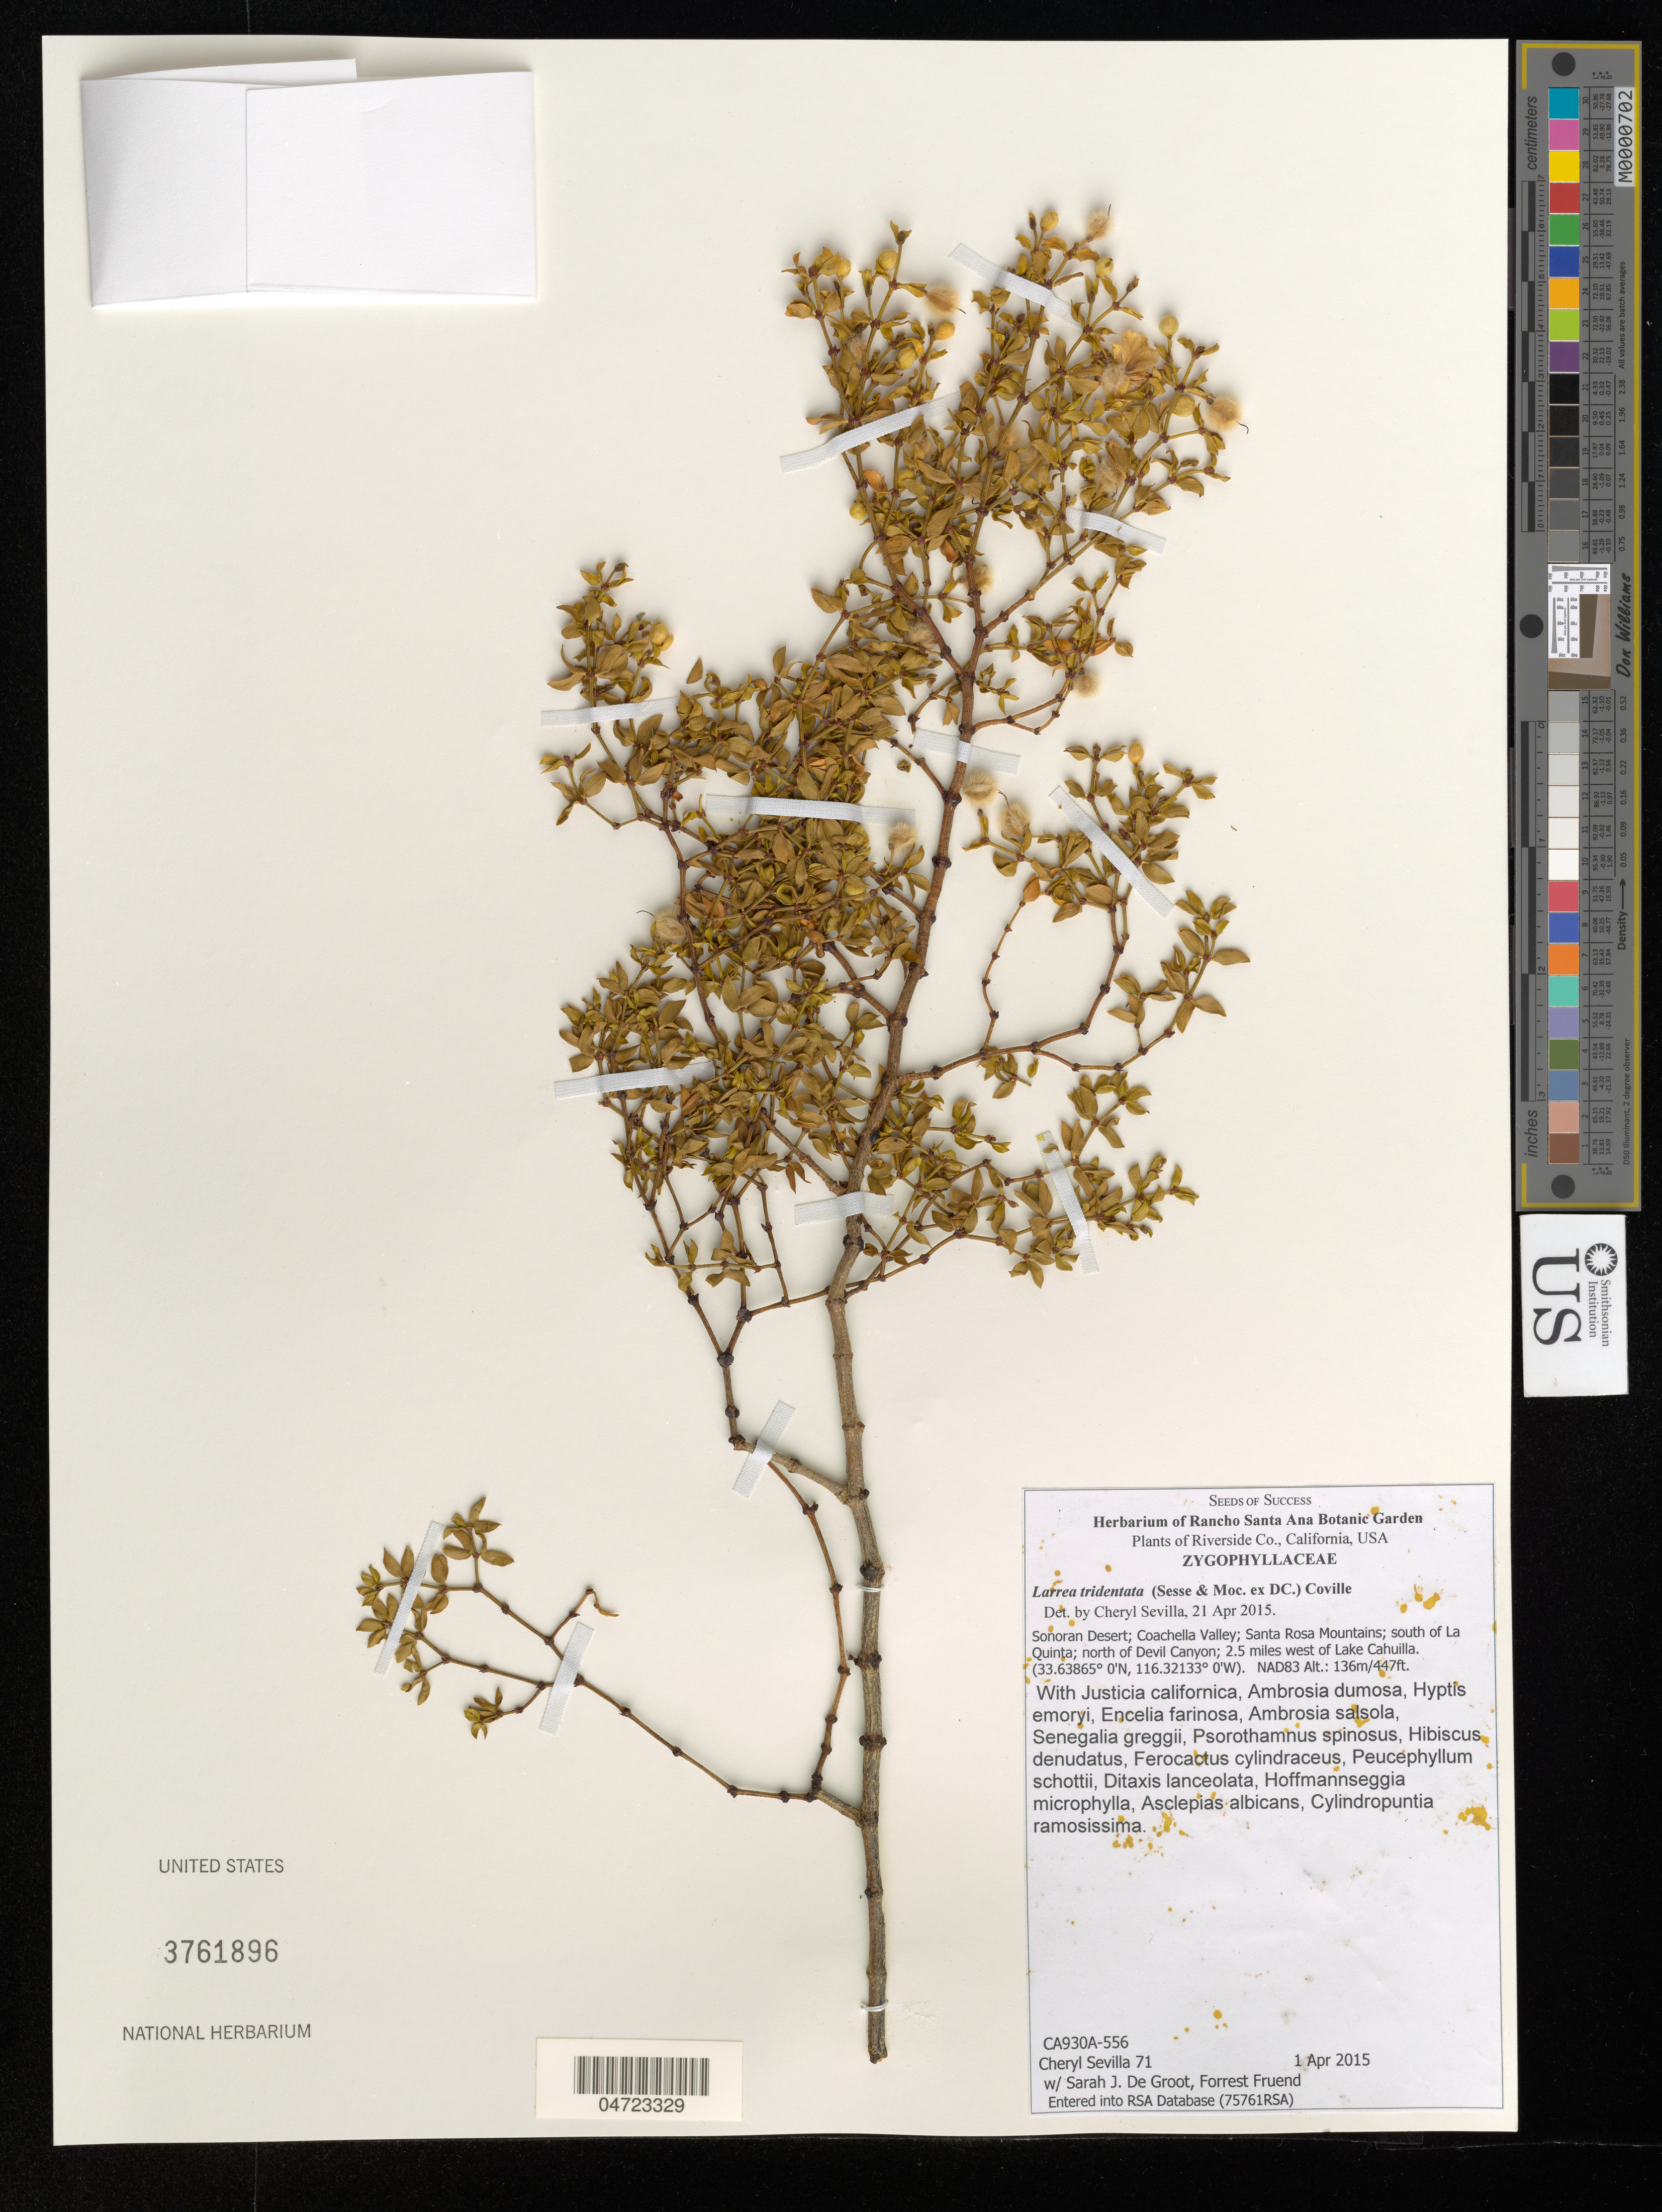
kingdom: Plantae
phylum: Tracheophyta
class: Magnoliopsida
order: Zygophyllales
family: Zygophyllaceae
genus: Larrea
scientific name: Larrea tridentata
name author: (Sessé & Moc. ex DC.) Coville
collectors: C. Sevilla, S. De Groot & F. Fruend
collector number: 71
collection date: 2015-04-01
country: United States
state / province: California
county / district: Riverside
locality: Riverside Co. Sonoran Desert; Coachella Valley; Santa Rosa Mountains; south of La Quinta; north of Devil Canyon; 2.5 miles west of Lake Cahuila.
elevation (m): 136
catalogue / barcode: US 3761896